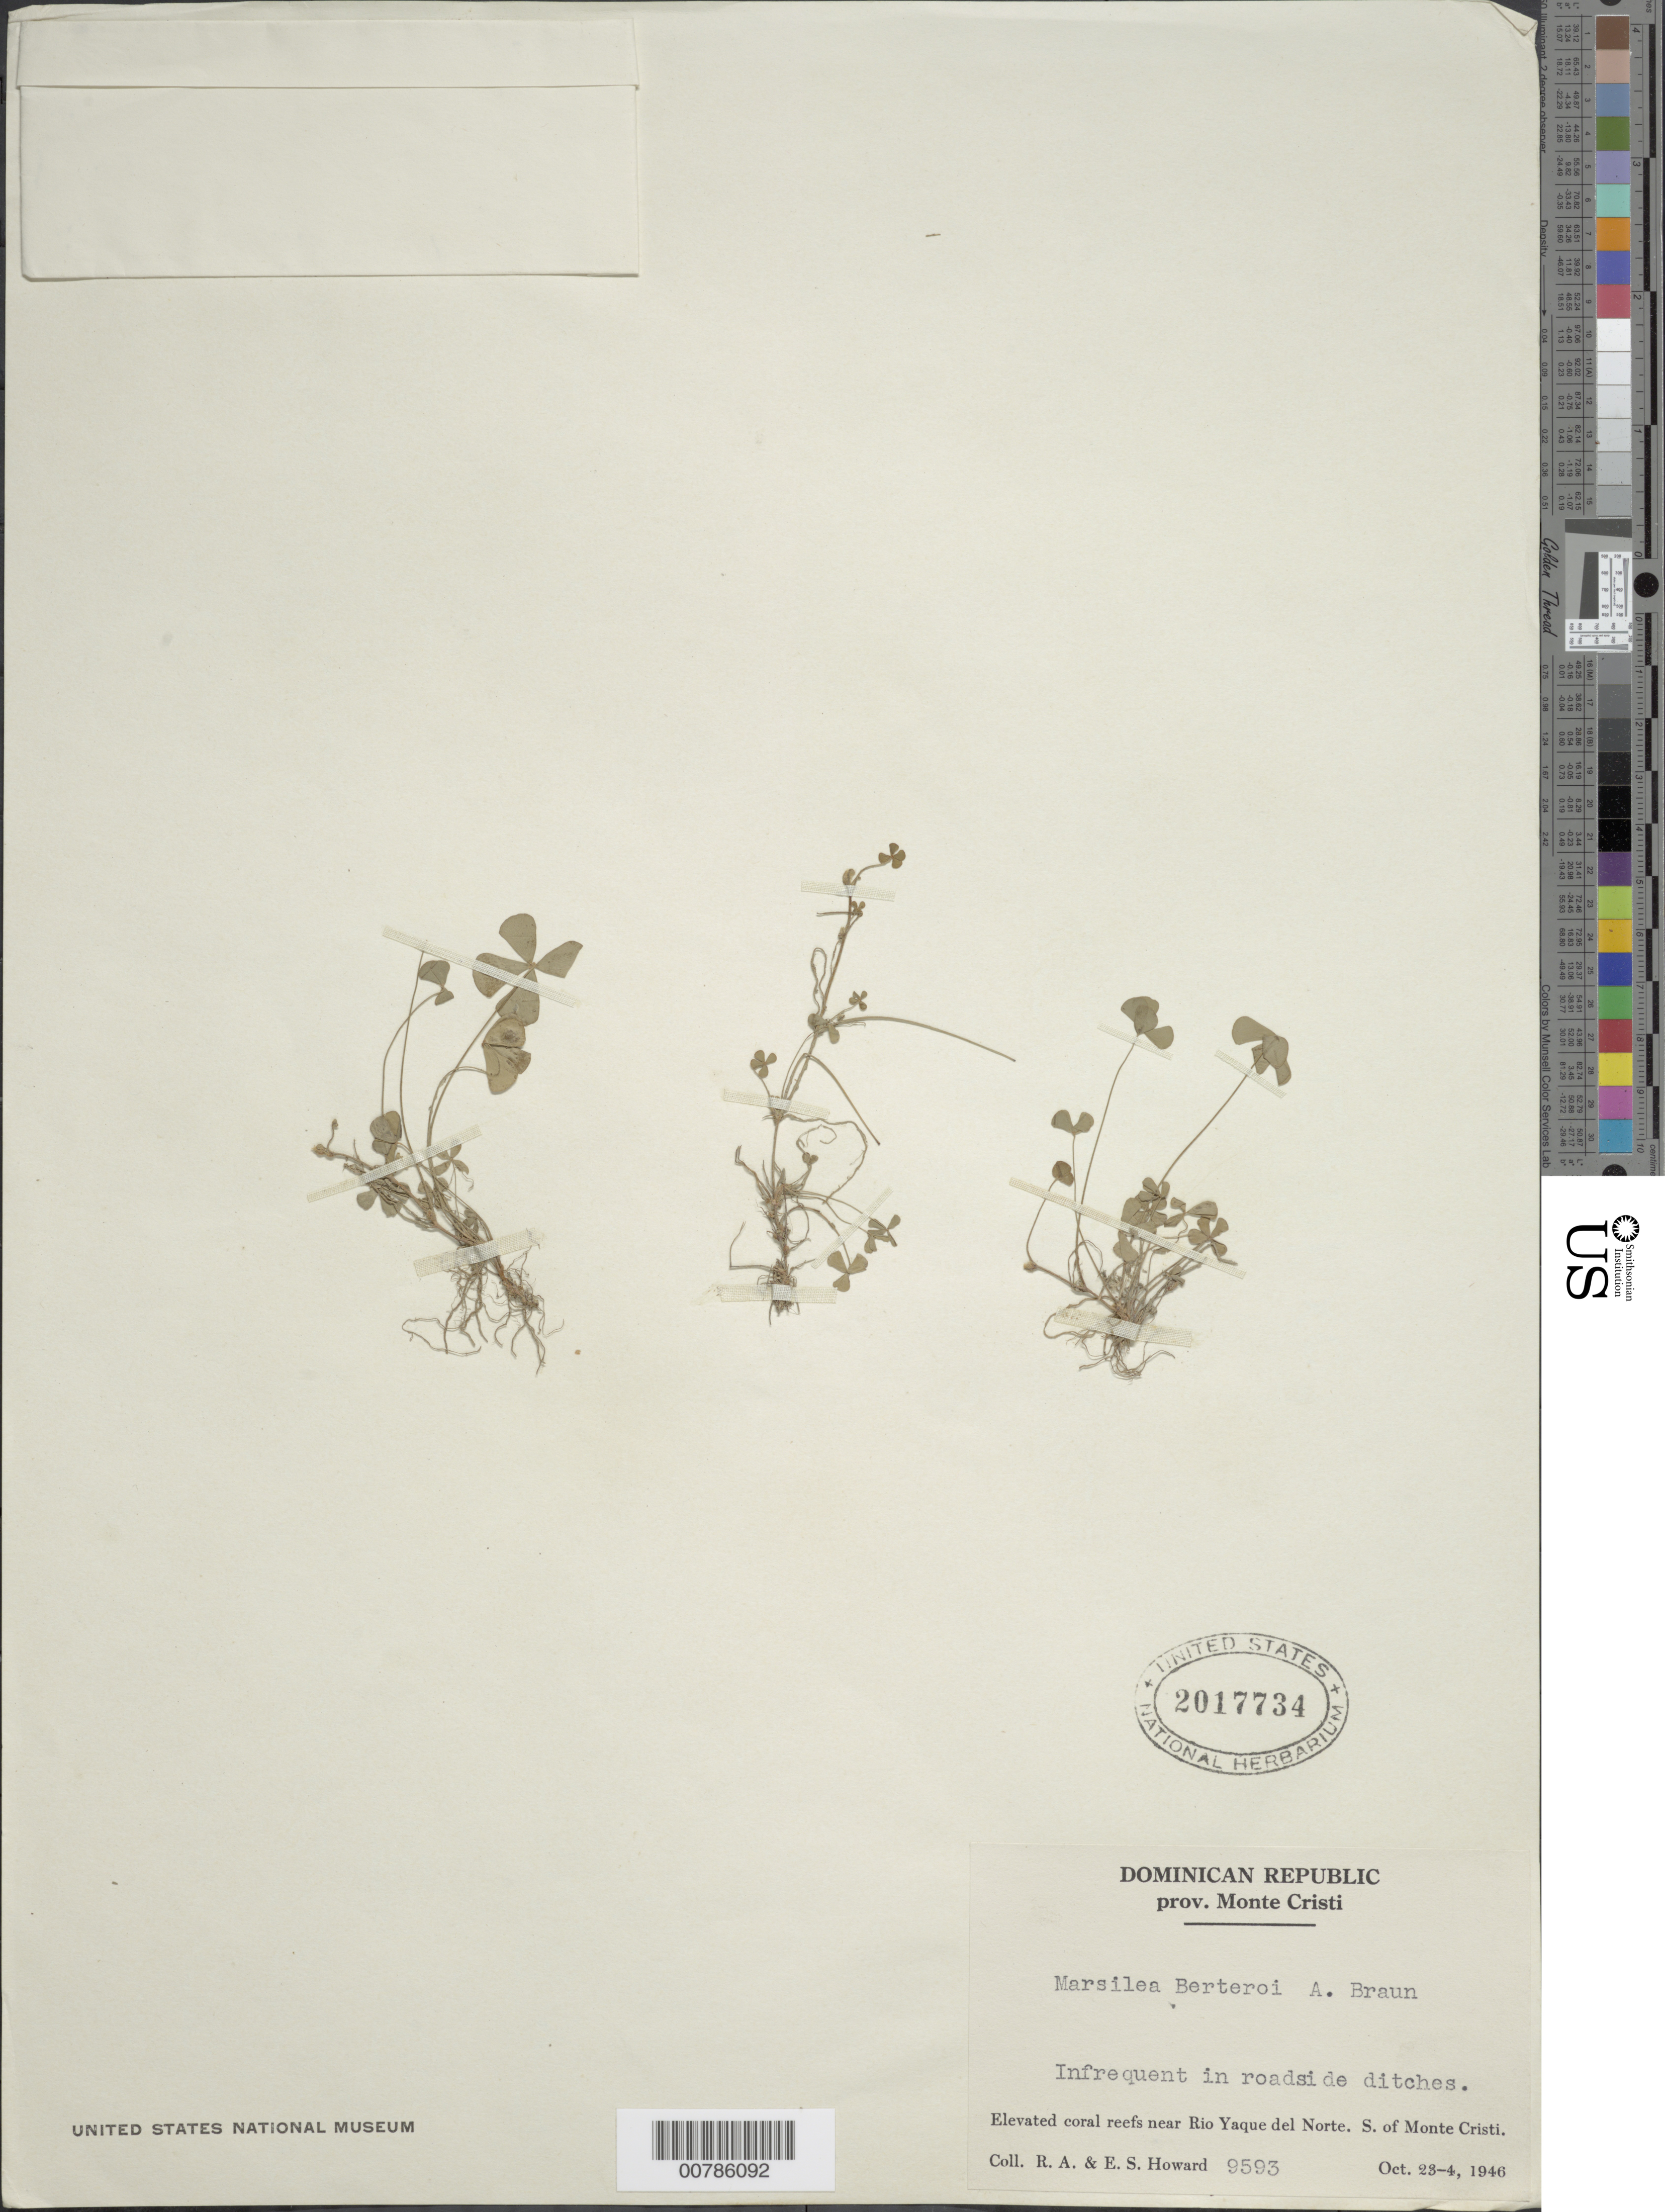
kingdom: Plantae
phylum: Tracheophyta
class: Polypodiopsida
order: Salviniales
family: Marsileaceae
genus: Marsilea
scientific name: Marsilea berteroi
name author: A. Braun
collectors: R. A. Howard & E. S. Howard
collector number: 9593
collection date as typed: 23 Oct 1946 24 Oct 1946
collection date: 1946-10-23/1946-10-24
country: Dominican Republic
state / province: Monte Cristi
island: Hispaniola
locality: Río Yaque del Norte, S of Monte Cristi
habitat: Elevated coral reefs; in roadside ditches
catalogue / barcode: US 2017734